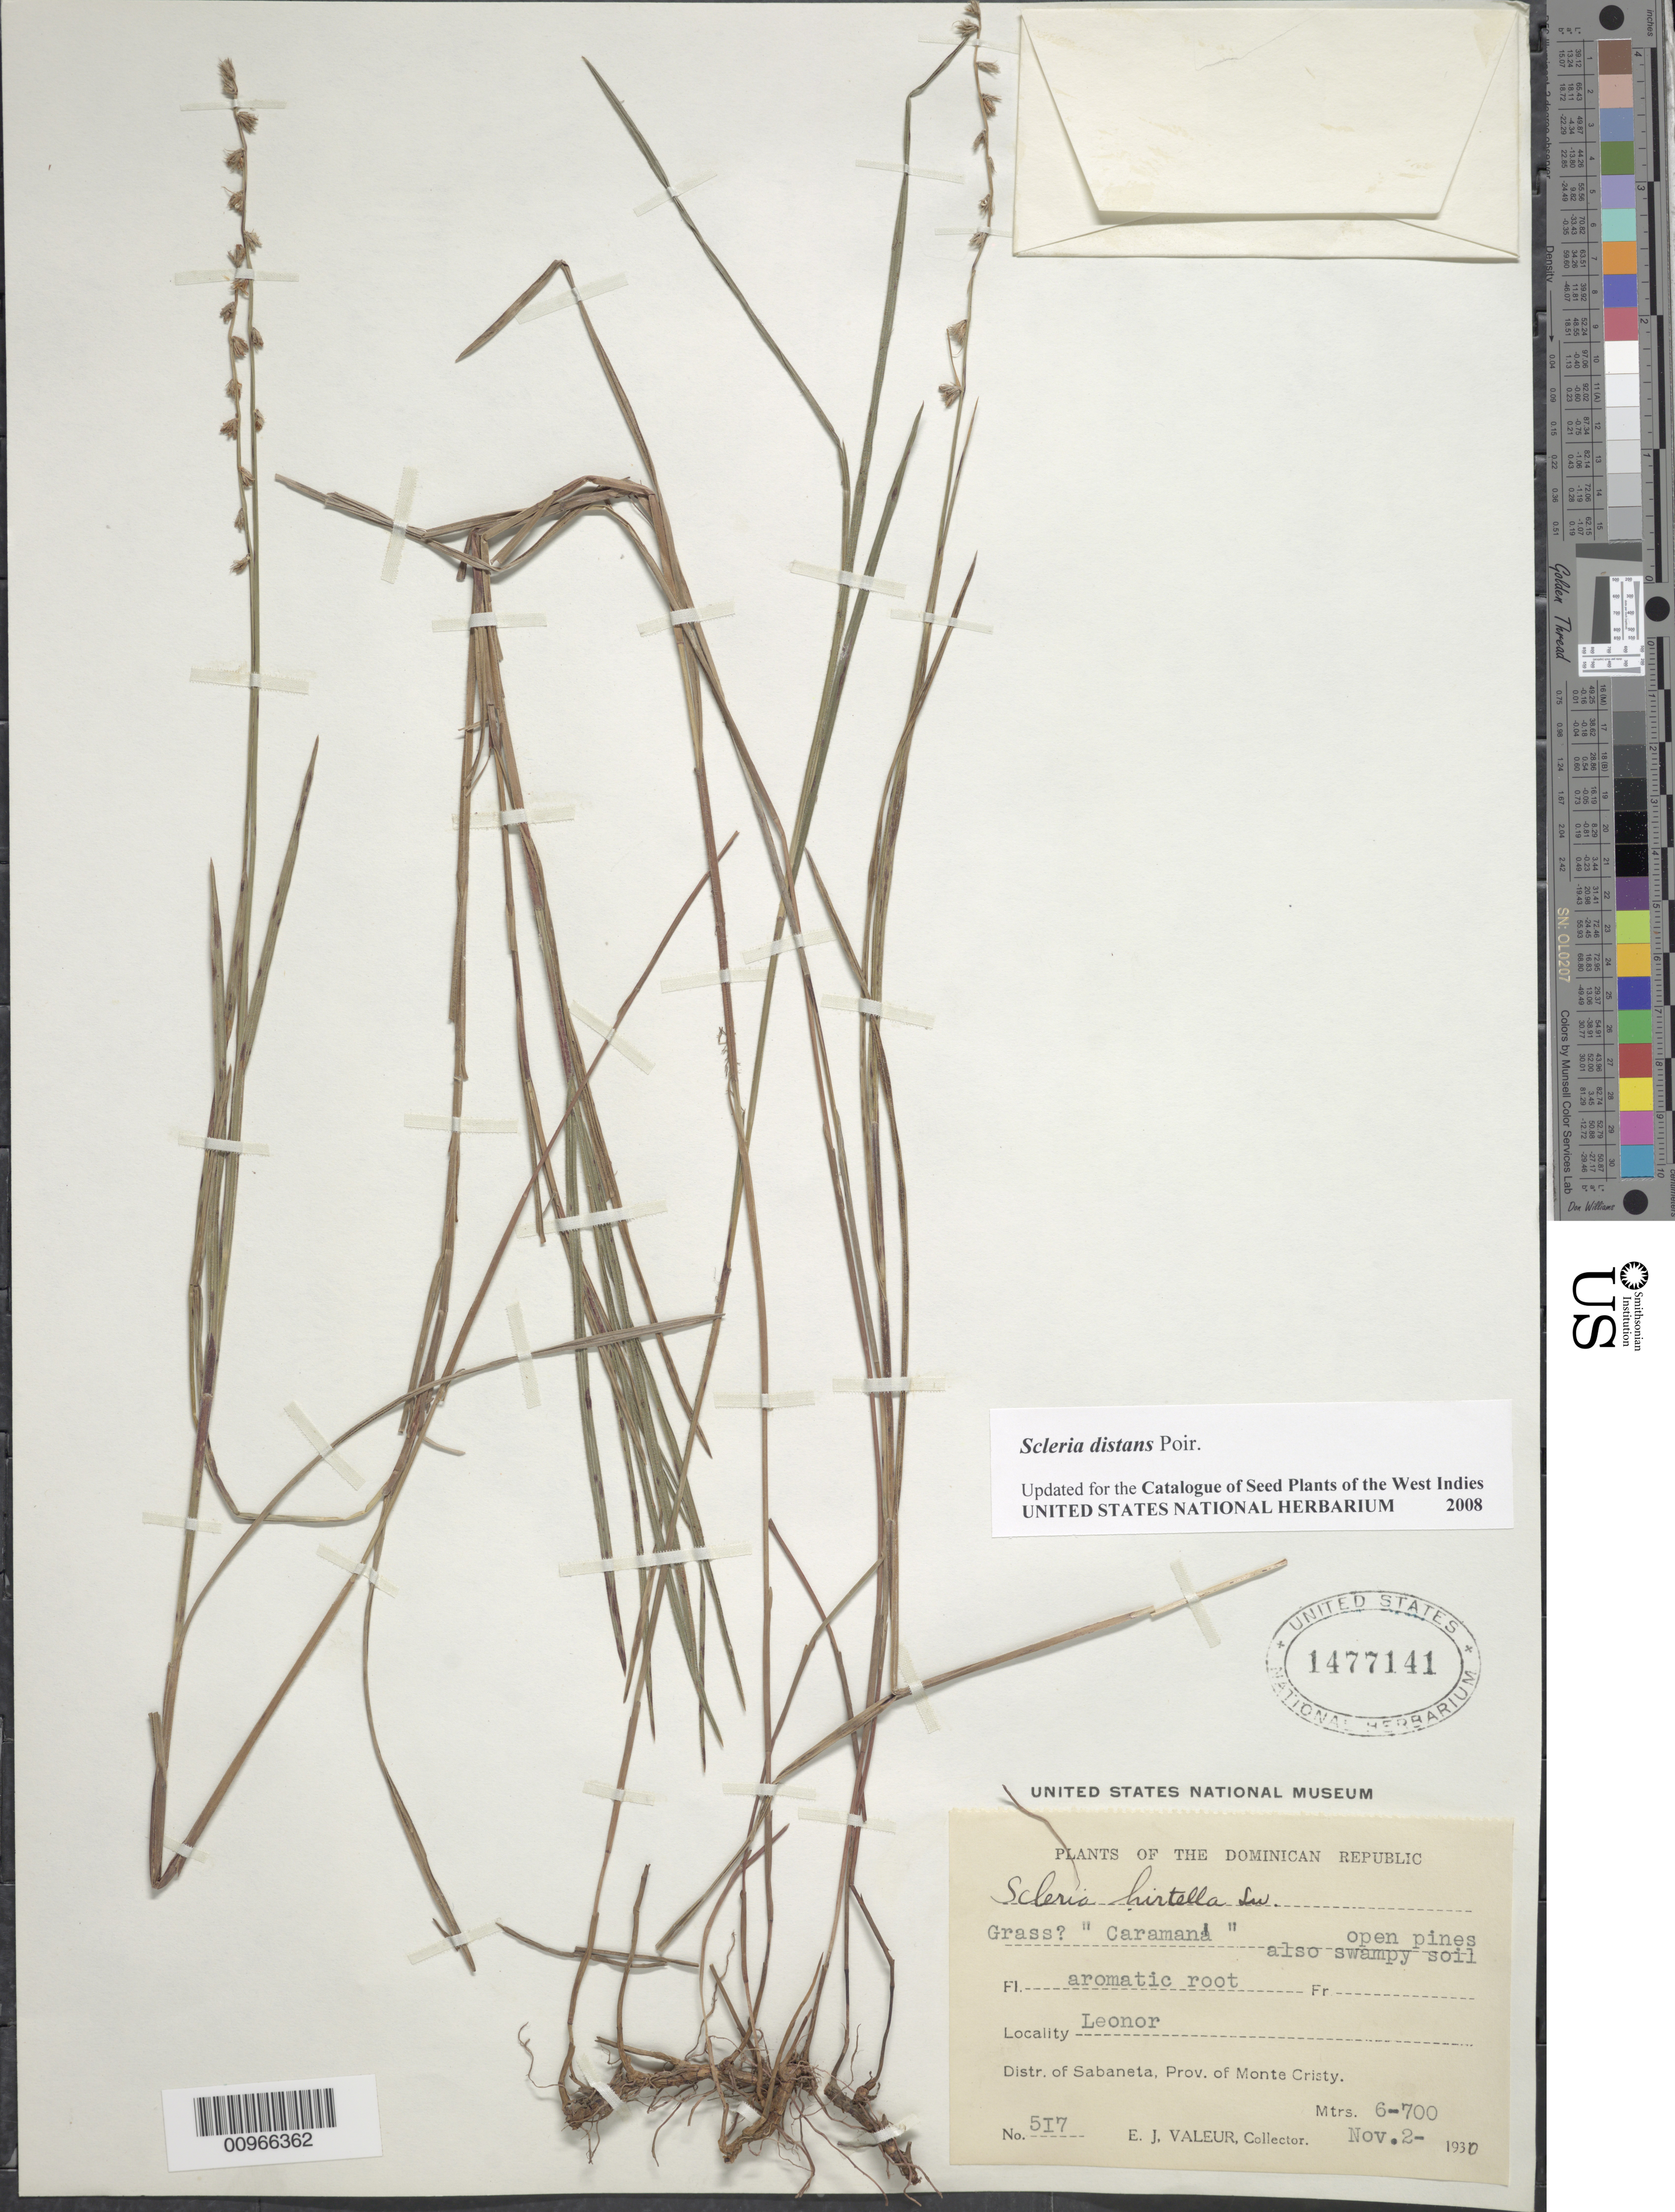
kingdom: Plantae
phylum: Tracheophyta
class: Liliopsida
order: Poales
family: Cyperaceae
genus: Scleria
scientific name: Scleria distans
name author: Poir.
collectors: E. Valeur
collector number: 517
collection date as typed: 02 Nov 1930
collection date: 1930-11-02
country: Dominican Republic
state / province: Monte Cristi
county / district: Sabaneta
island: Hispaniola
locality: Leonor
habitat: Open pines, also swampy soil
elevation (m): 600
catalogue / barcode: US 1477141